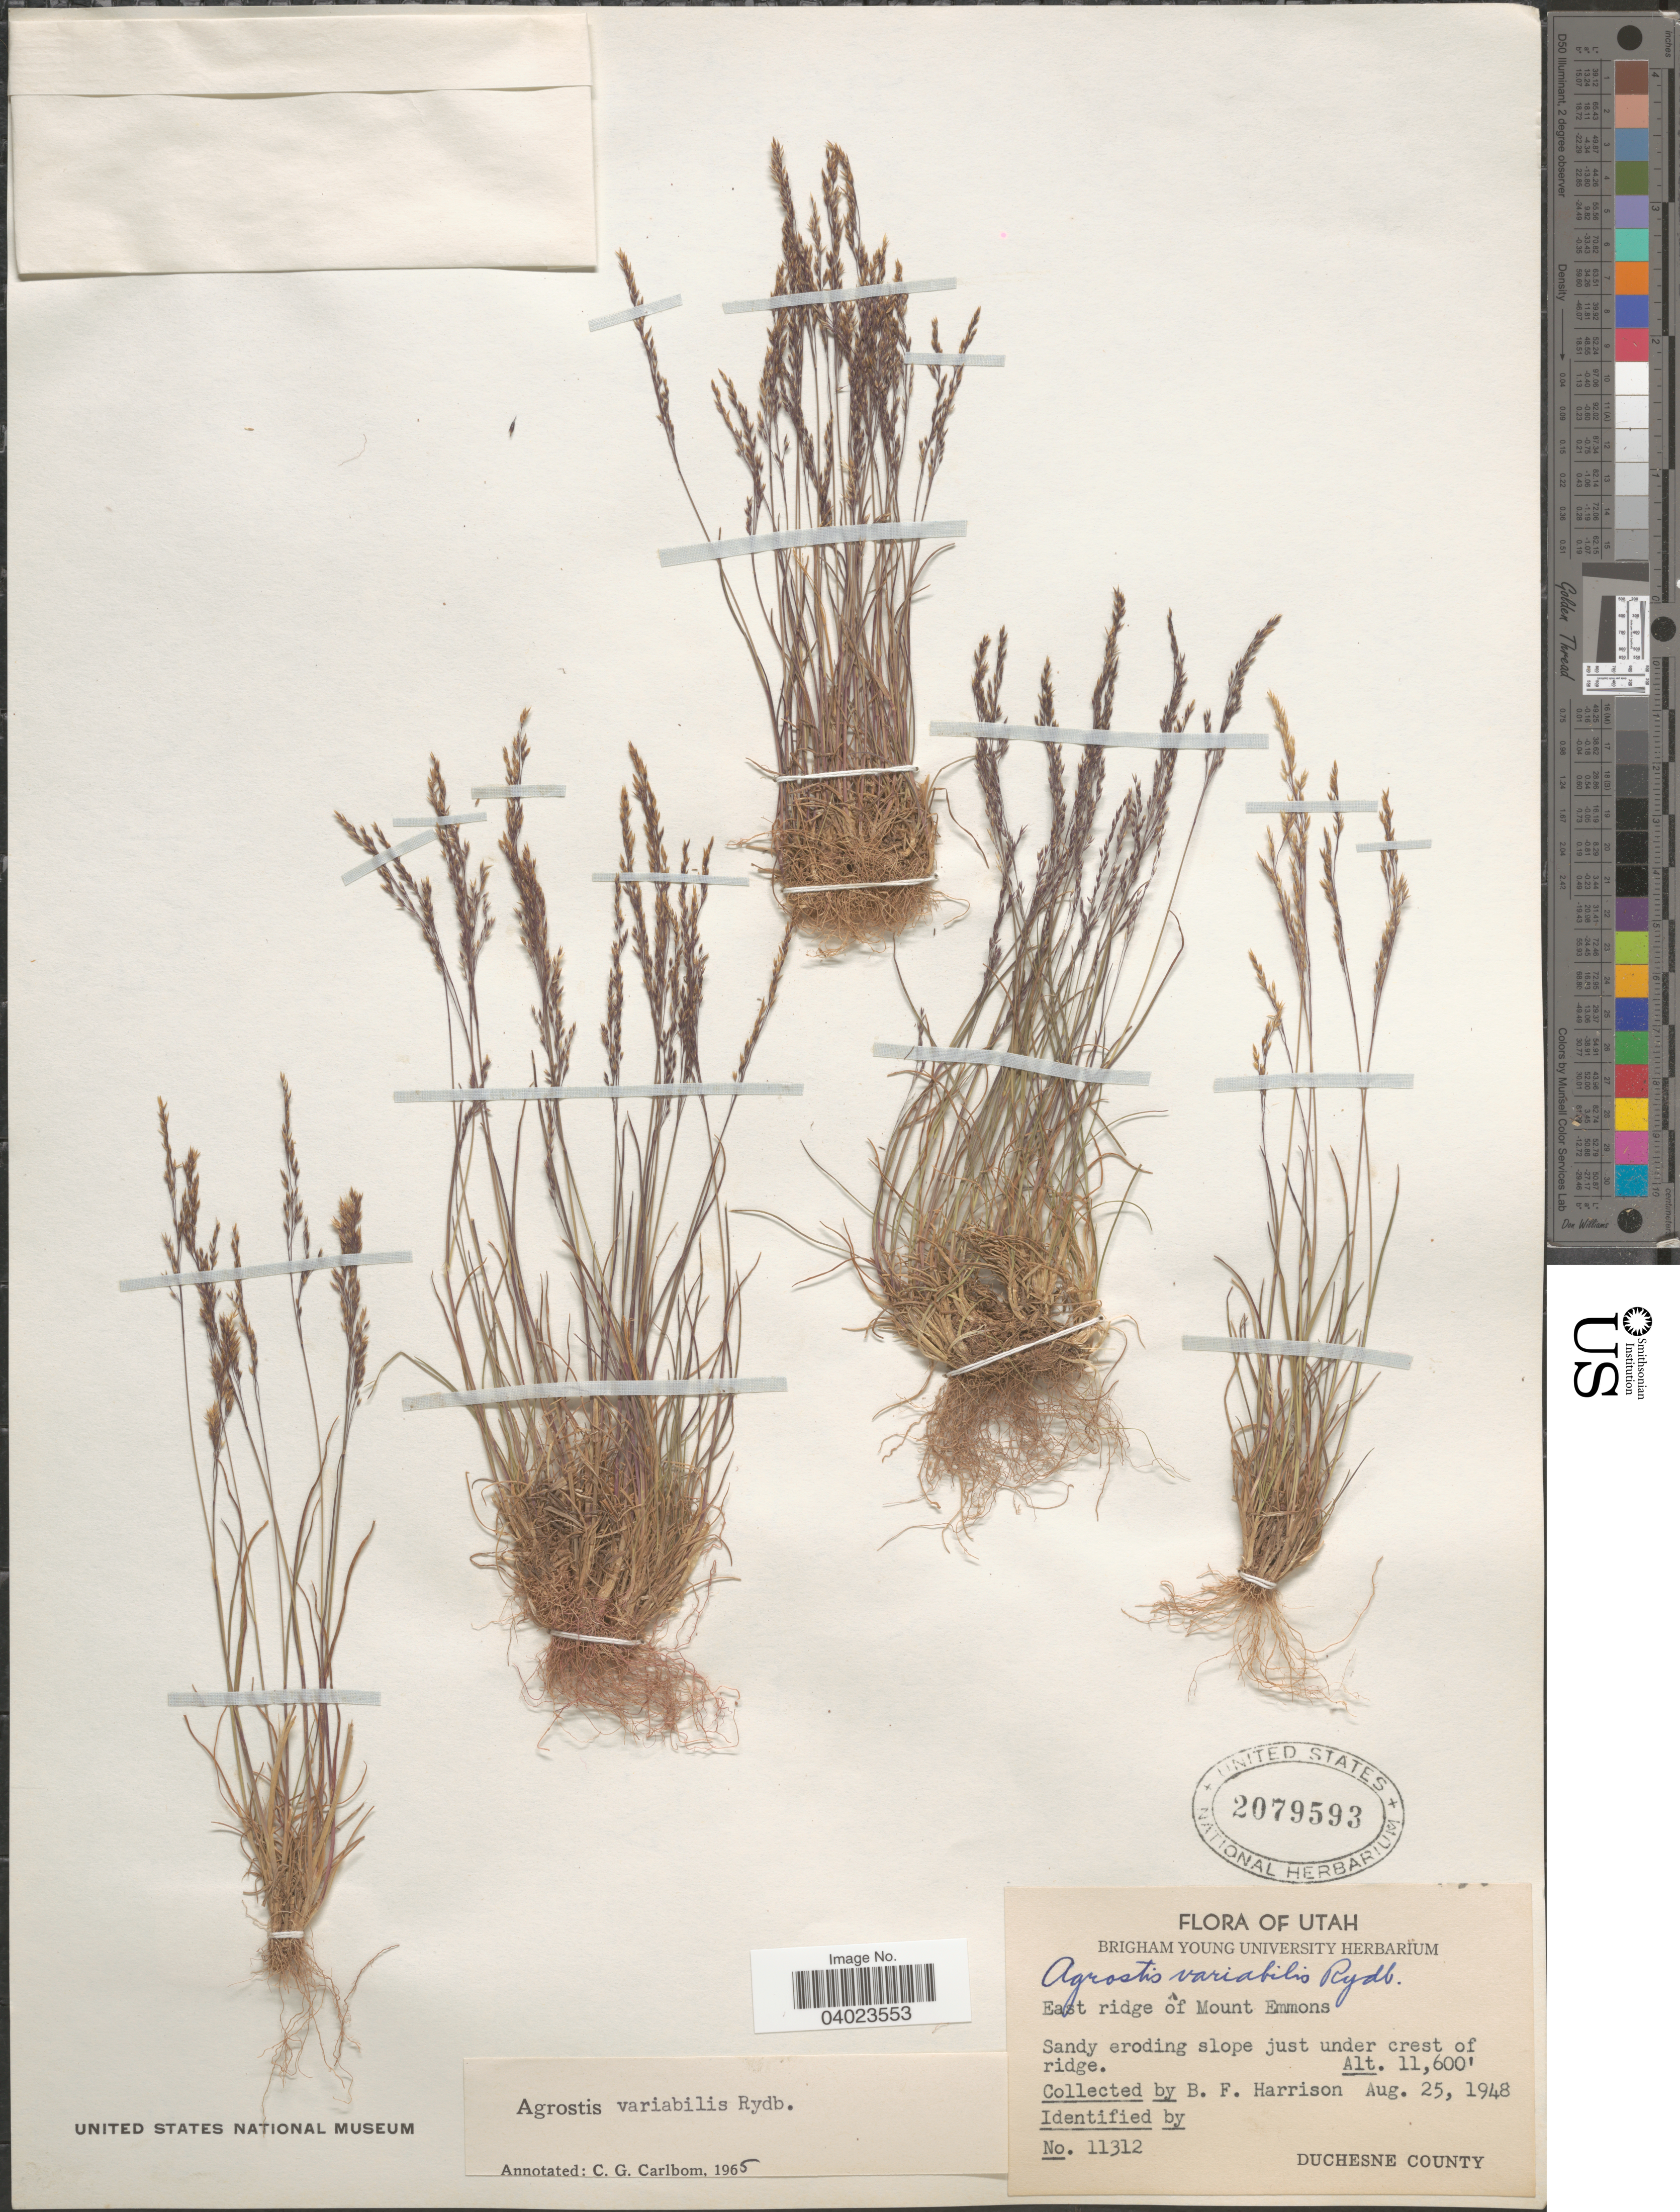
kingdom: Plantae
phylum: Tracheophyta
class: Liliopsida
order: Poales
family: Poaceae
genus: Agrostis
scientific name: Agrostis variabilis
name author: Rydb.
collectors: B. F. Harrison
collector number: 11312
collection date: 1948-08-25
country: United States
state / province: Utah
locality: East ridge of Mount Emmons. Just under crest of ridge. Duchesne County.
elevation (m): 3536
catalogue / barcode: US 2079593